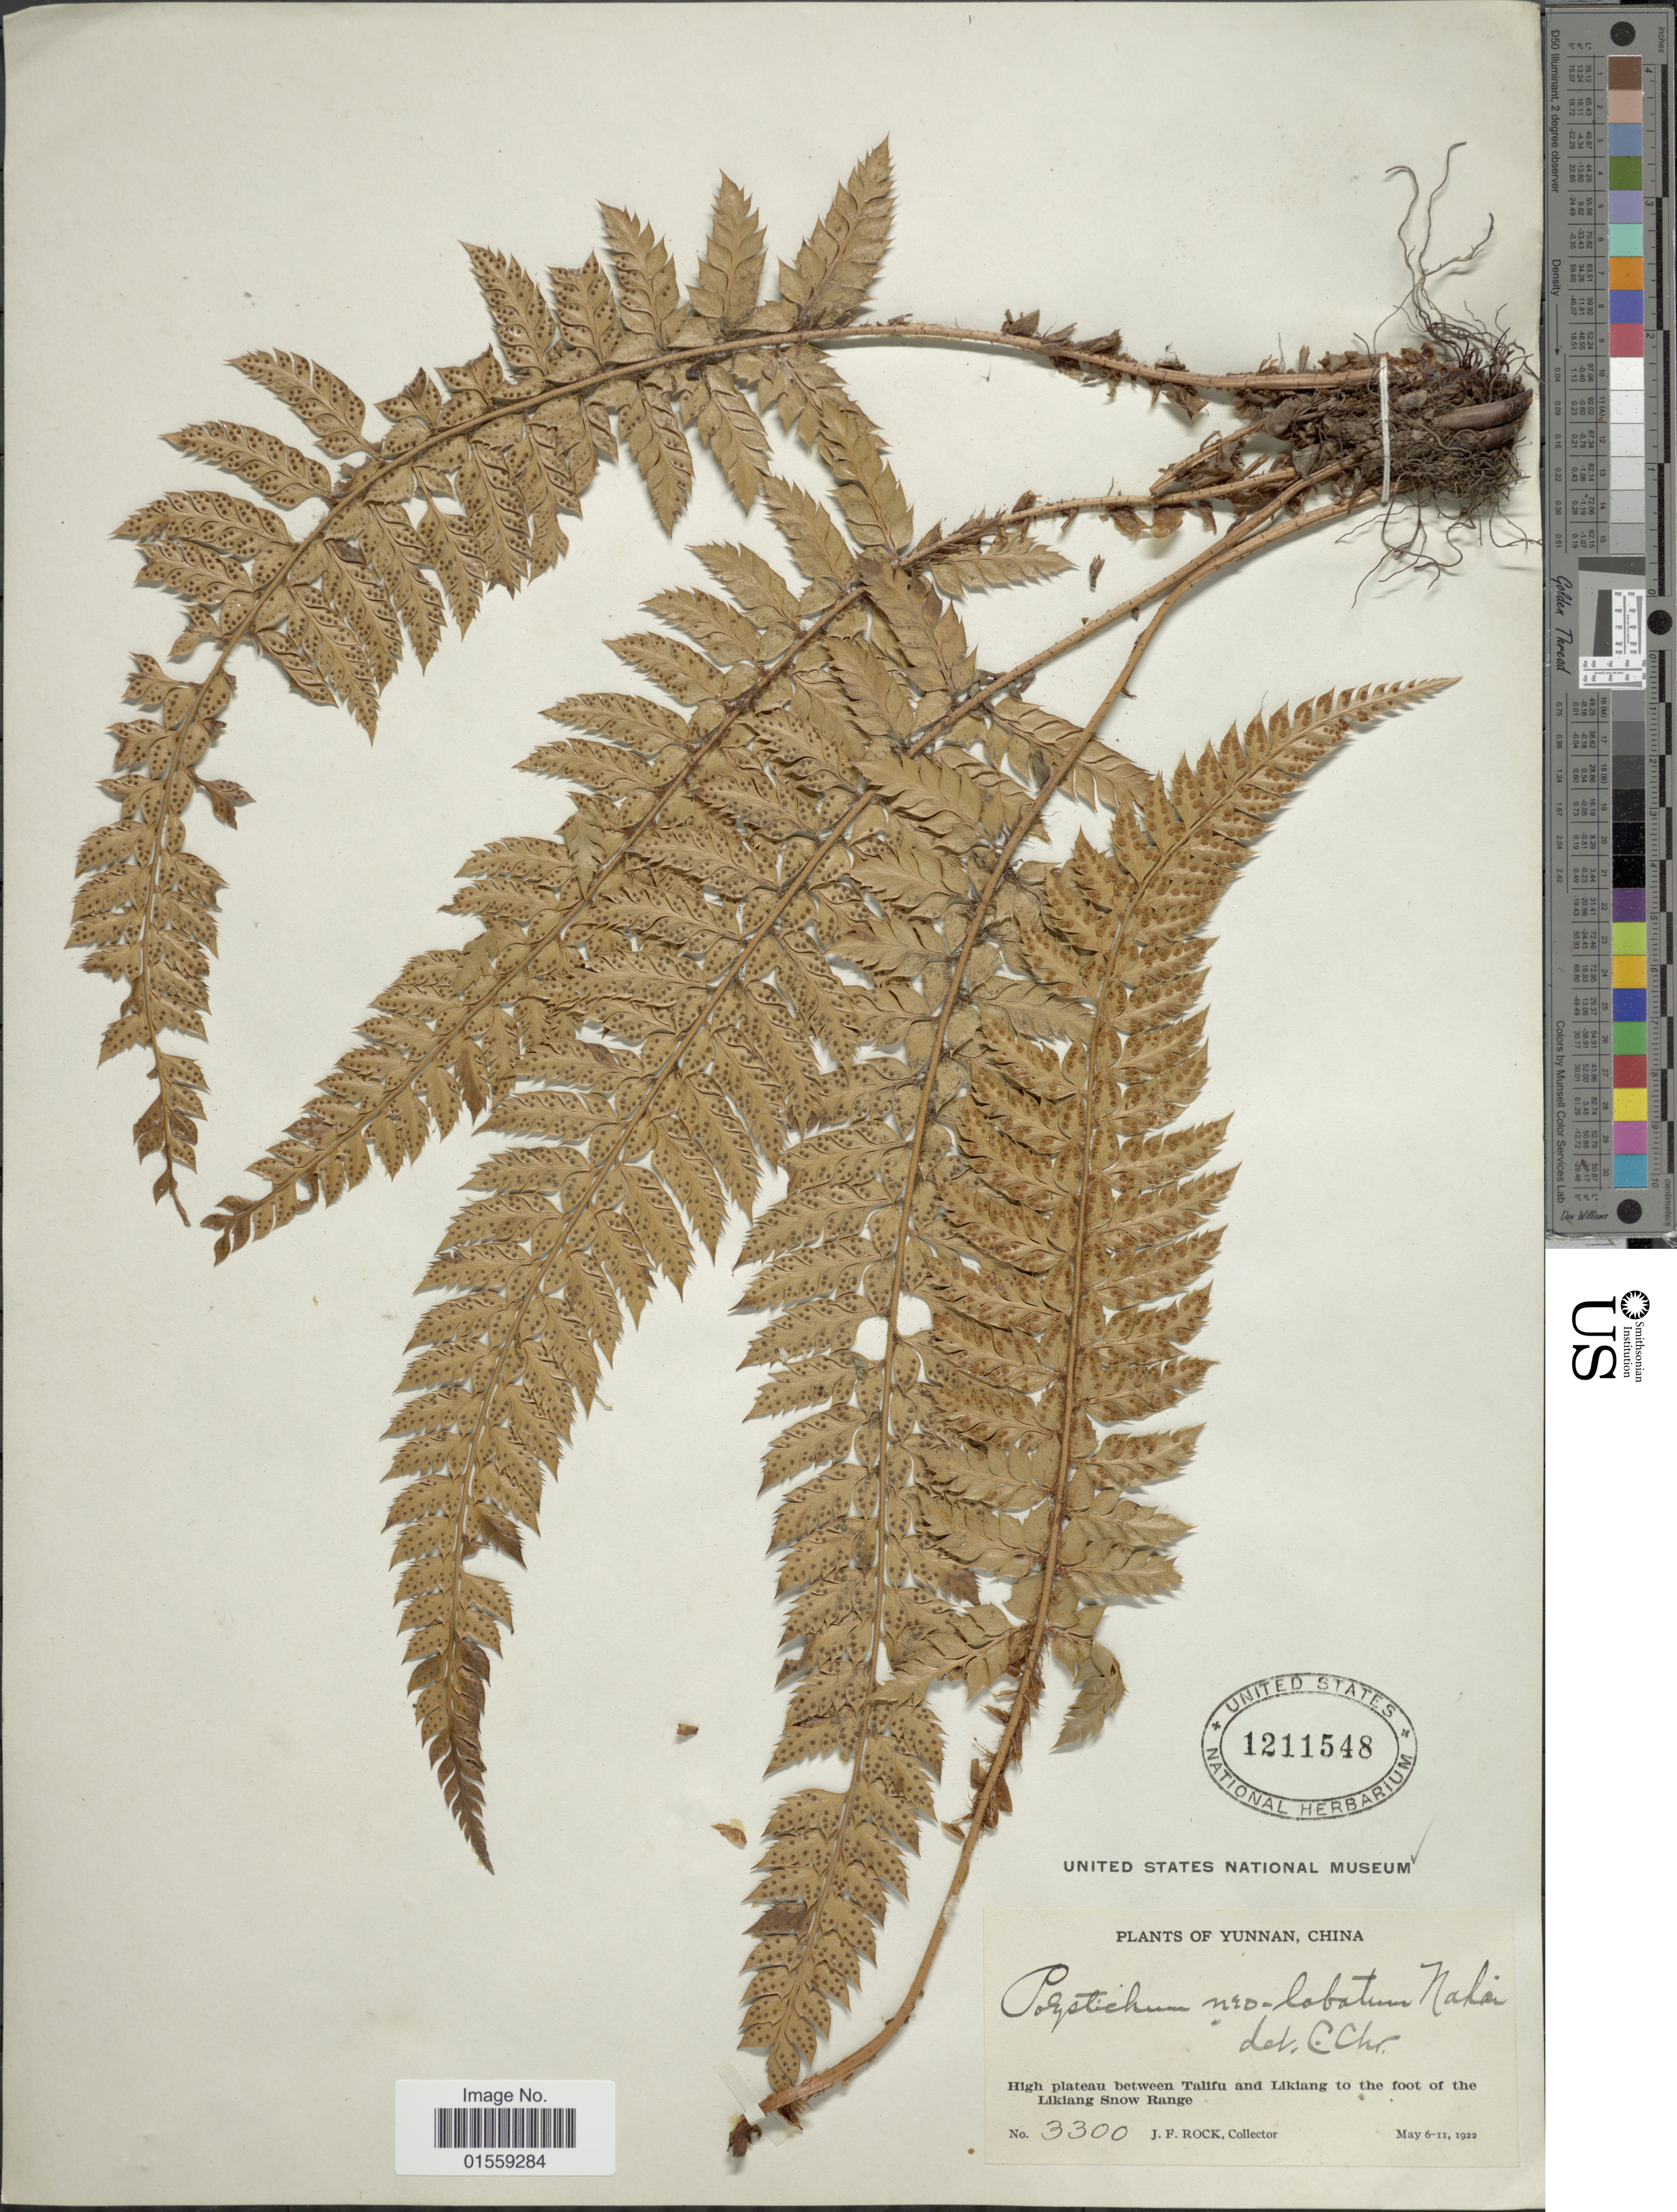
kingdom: Plantae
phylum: Tracheophyta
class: Polypodiopsida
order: Polypodiales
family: Dryopteridaceae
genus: Polystichum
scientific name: Polystichum neolobatum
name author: Nakai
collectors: J. Rock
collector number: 3300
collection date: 1922-05-06/1922-05-11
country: China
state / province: Yunnan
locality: High plateau between Talifa and Likiang to the foot of the Likiang Snow Range.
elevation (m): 2042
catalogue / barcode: US 1211548